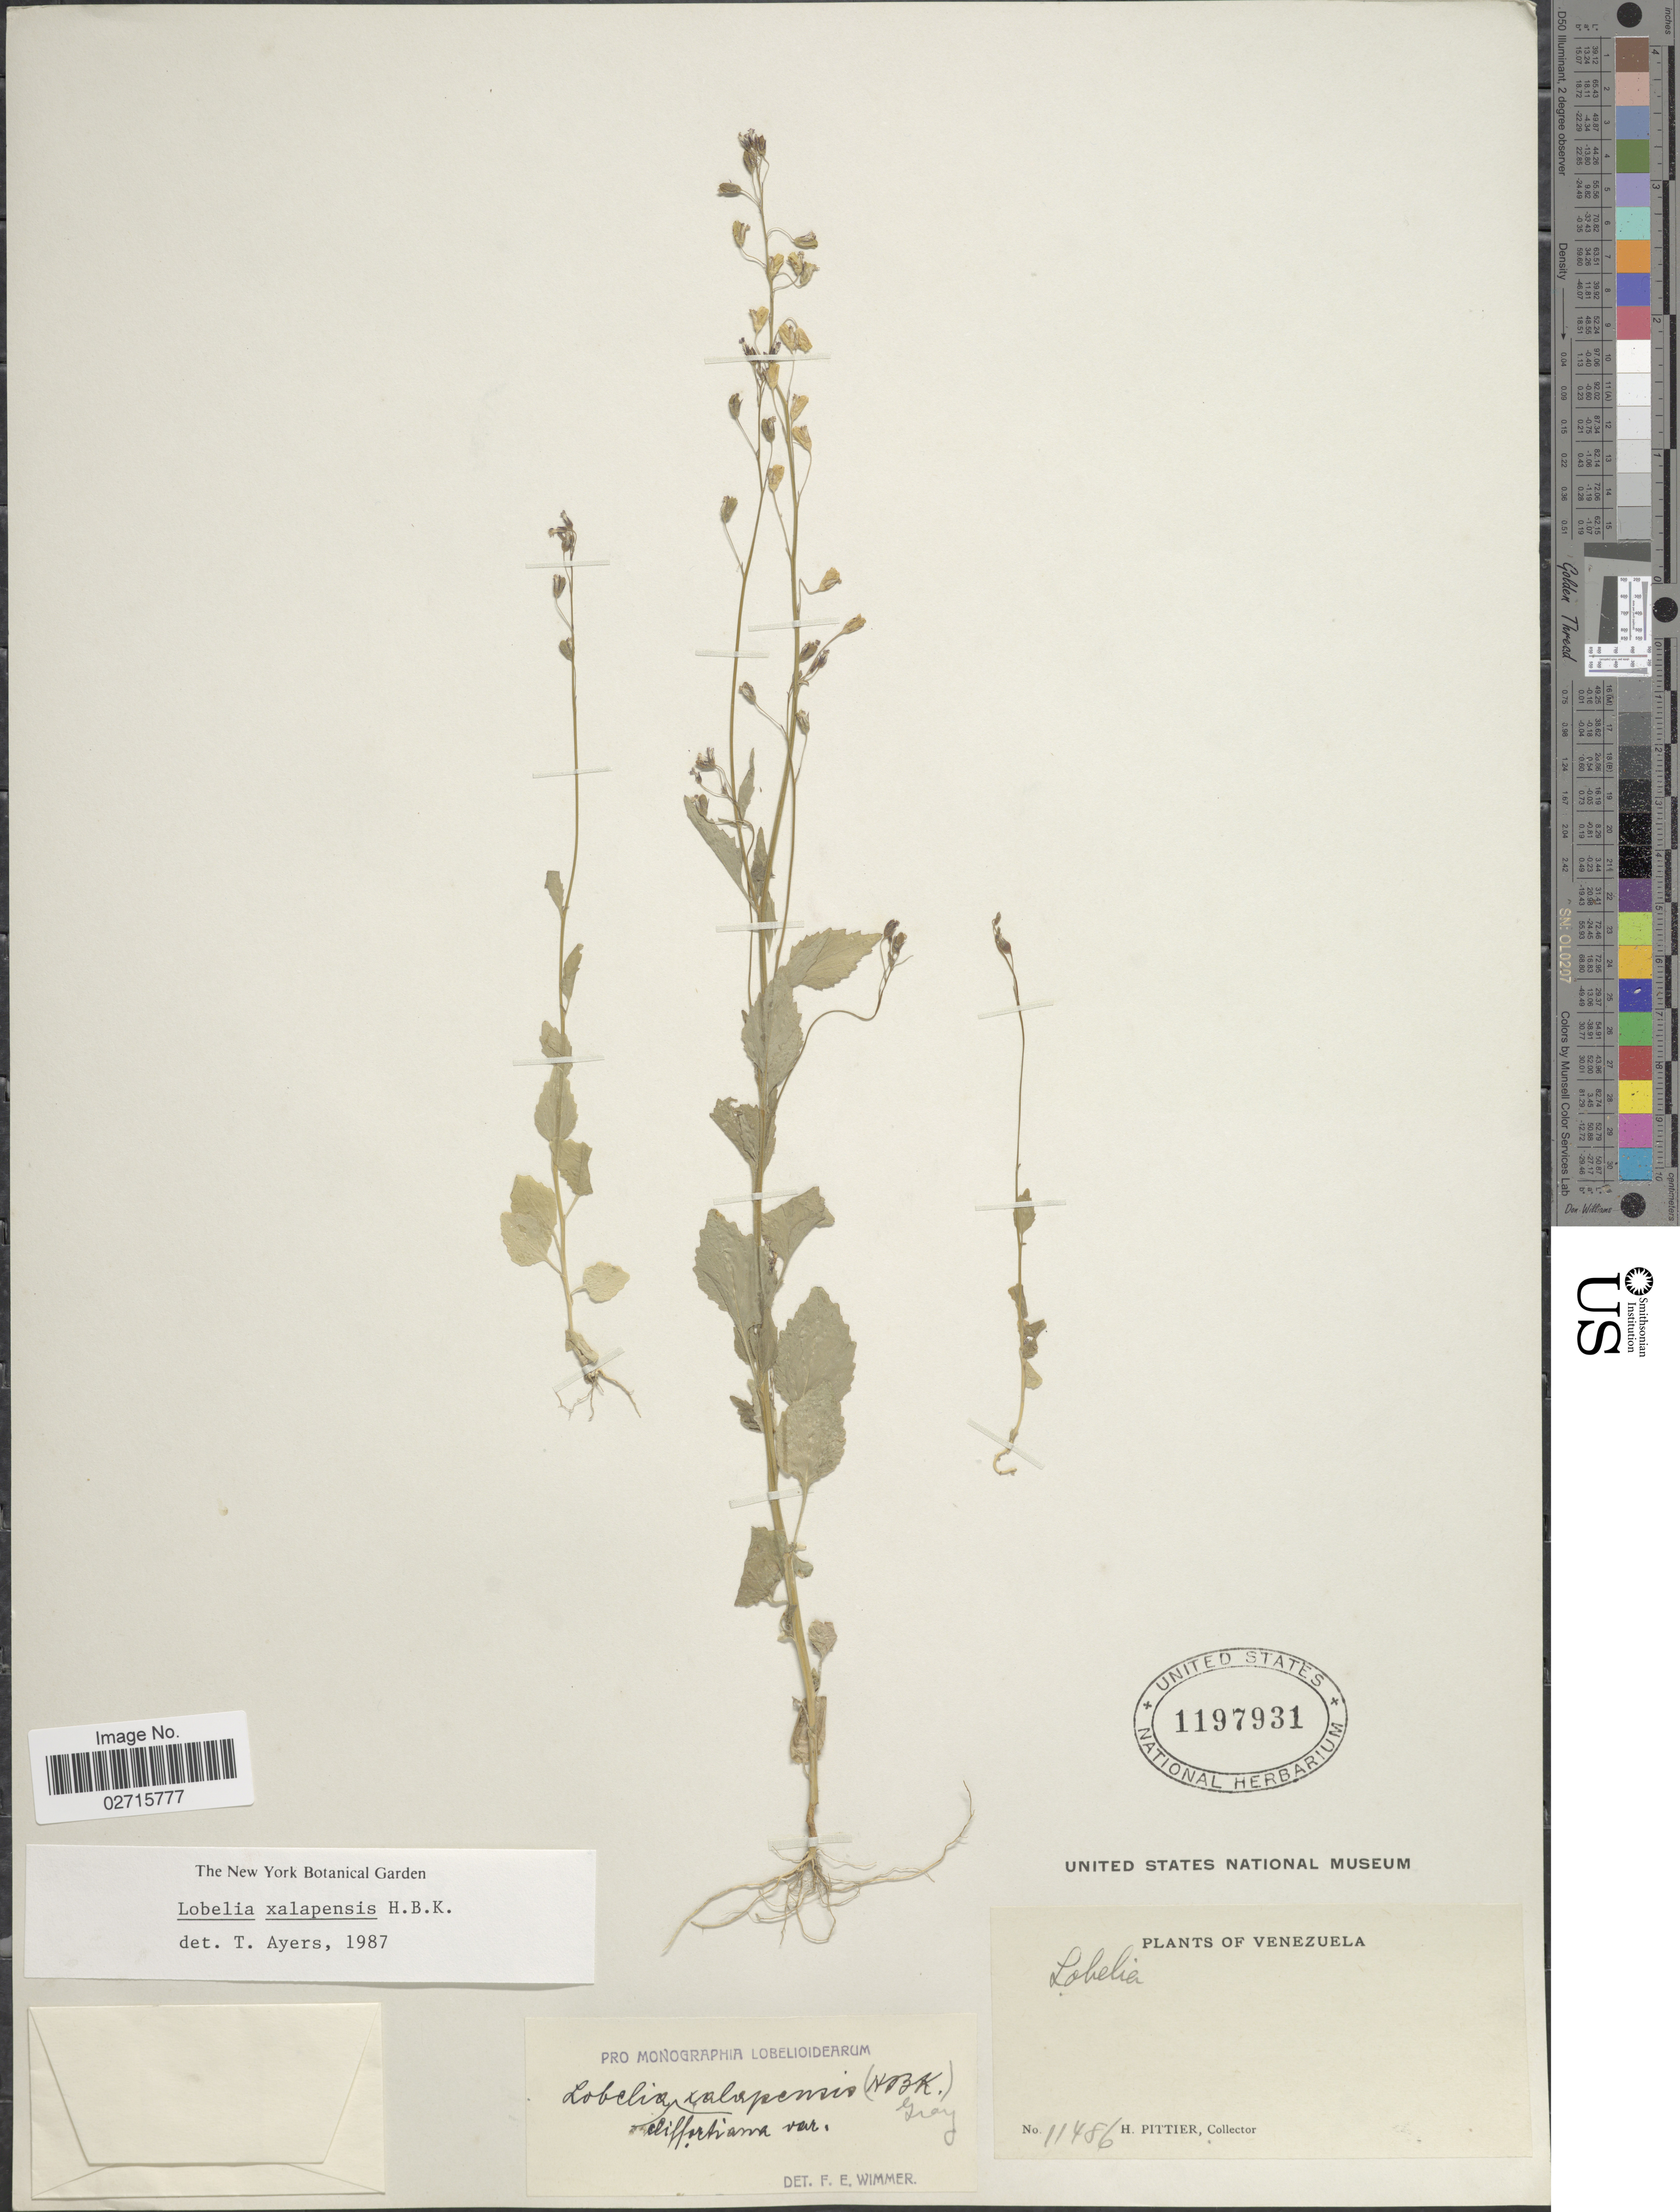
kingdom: Plantae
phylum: Tracheophyta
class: Magnoliopsida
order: Asterales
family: Campanulaceae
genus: Lobelia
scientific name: Lobelia xalapensis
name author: Kunth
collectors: H. F. Pittier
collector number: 11486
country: Venezuela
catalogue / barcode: US 1197931